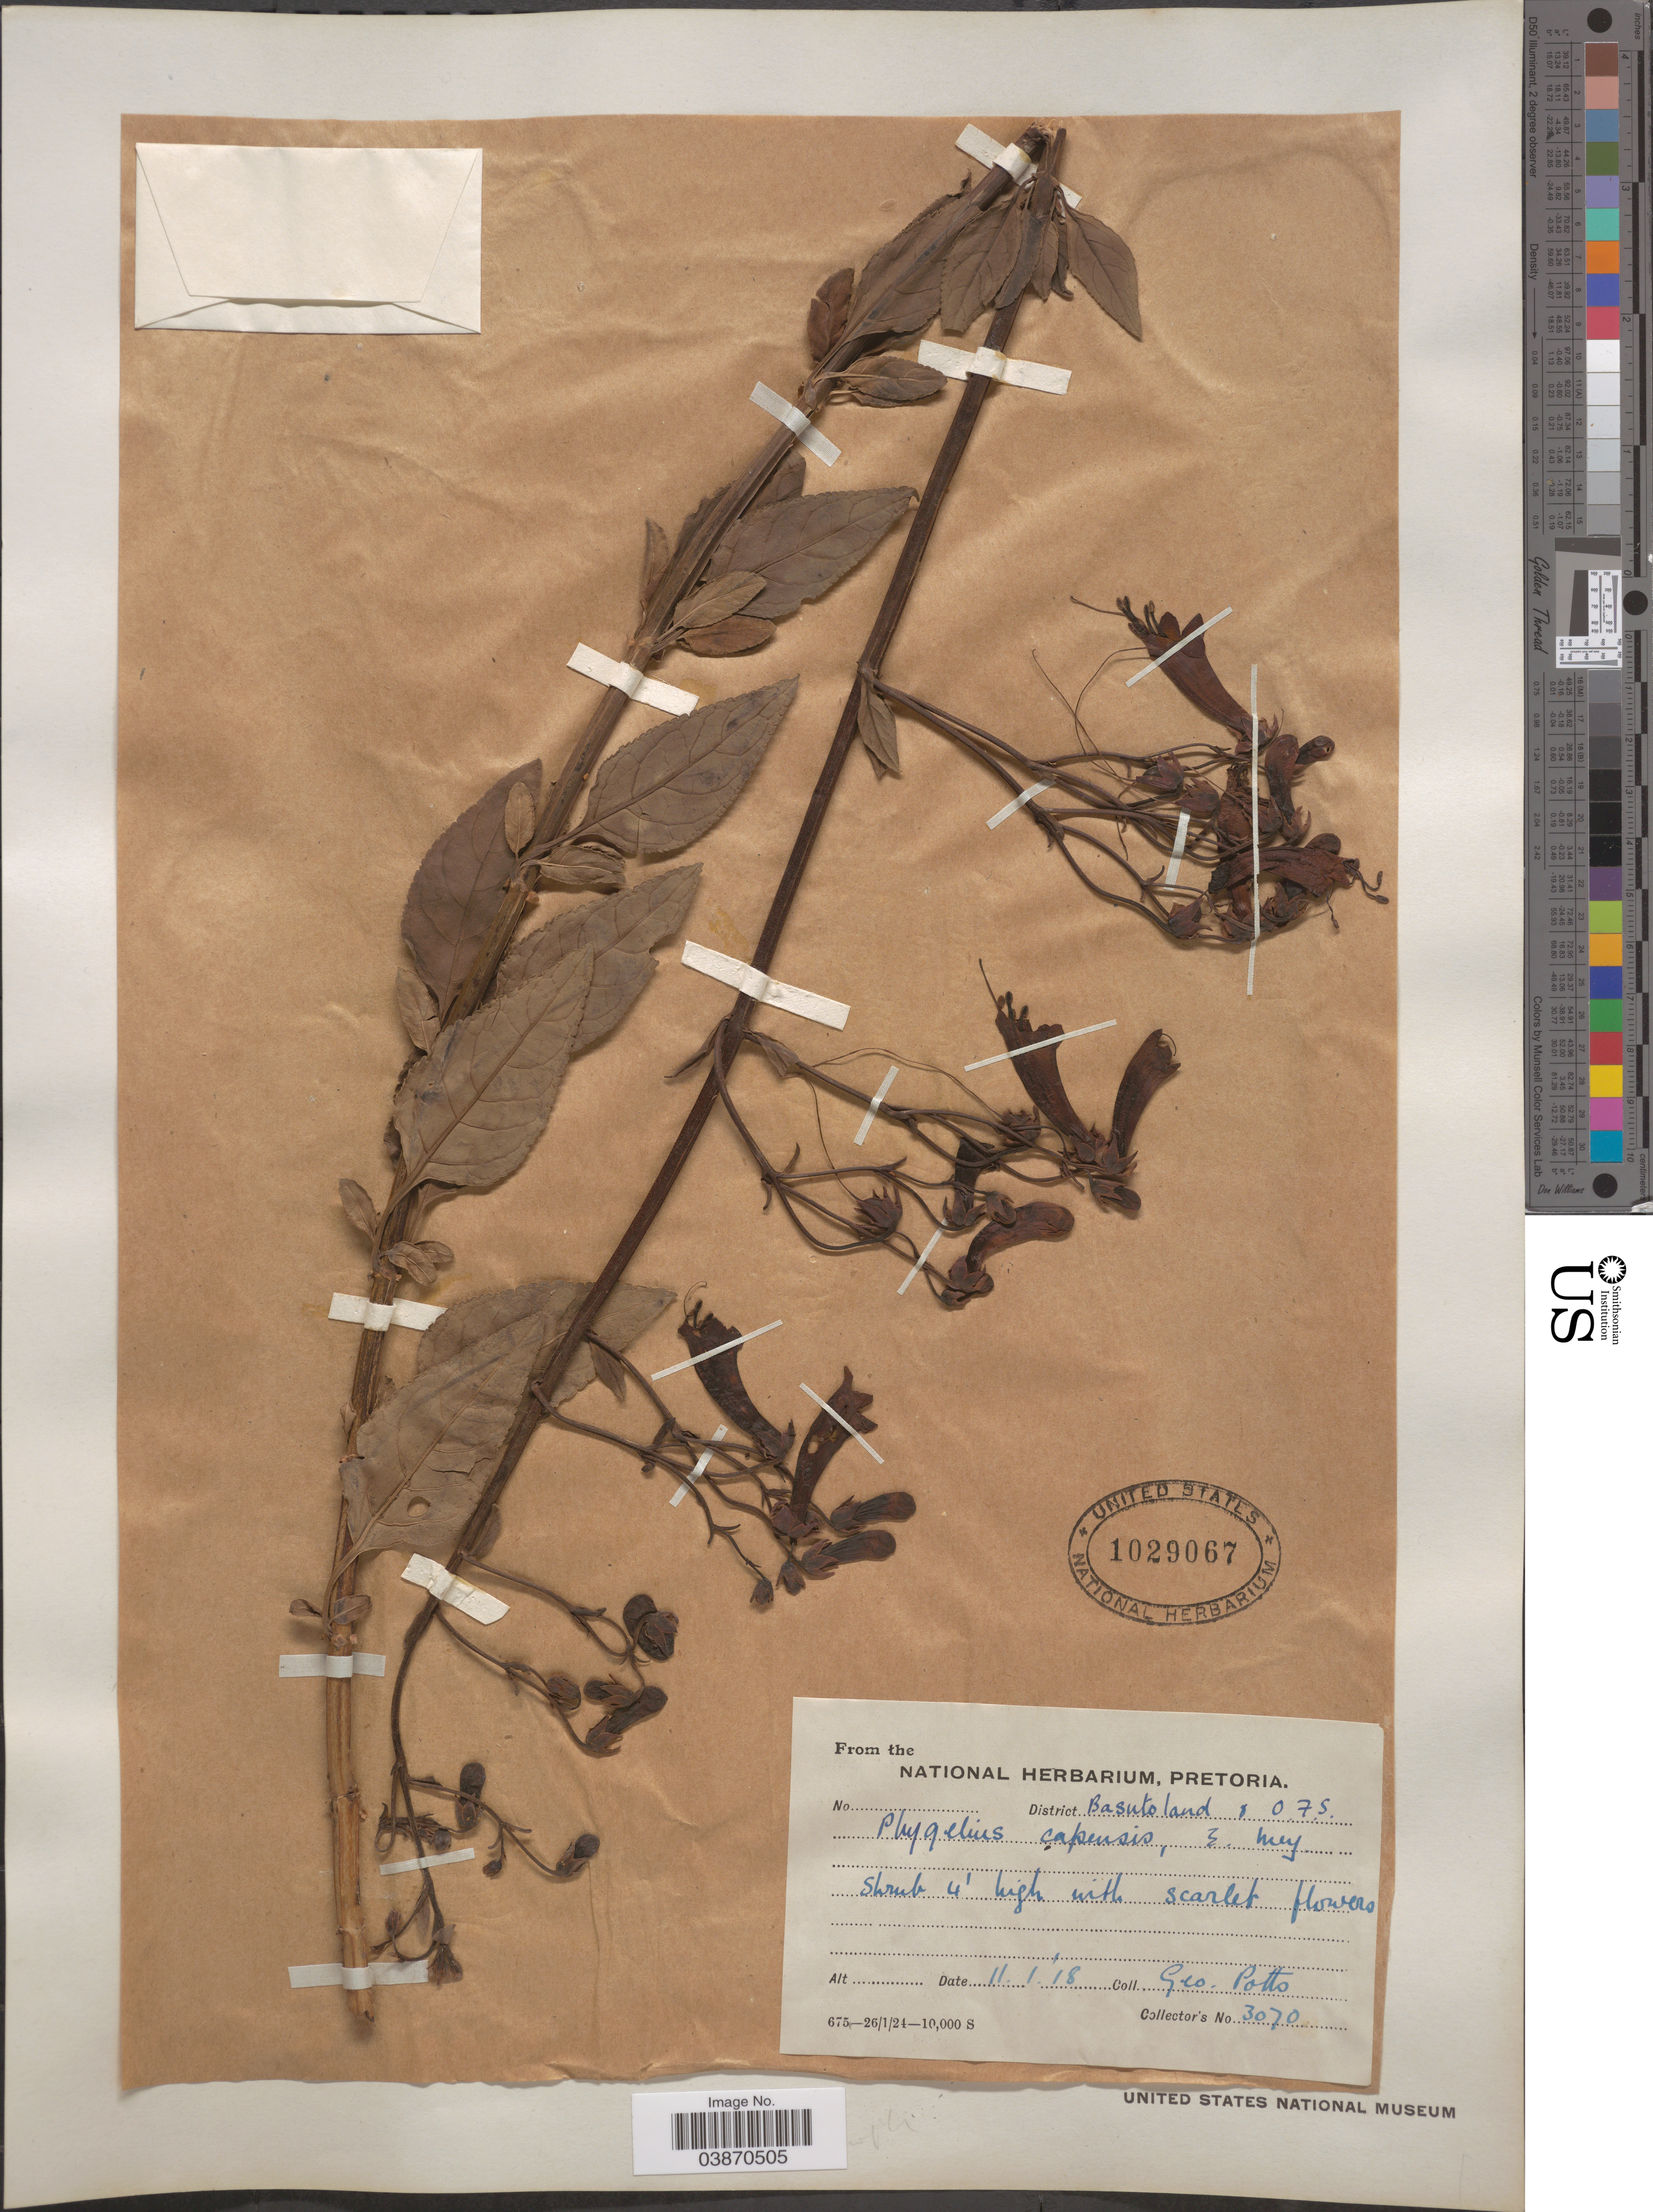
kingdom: Plantae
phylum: Tracheophyta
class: Magnoliopsida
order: Lamiales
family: Scrophulariaceae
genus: Phygelius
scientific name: Phygelius capensis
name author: E. Mey. ex Benth.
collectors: G. Potts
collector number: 3070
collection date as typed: Transcribed d/m/y: 11/1/18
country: Lesotho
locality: District Basutoland.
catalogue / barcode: US 1029067